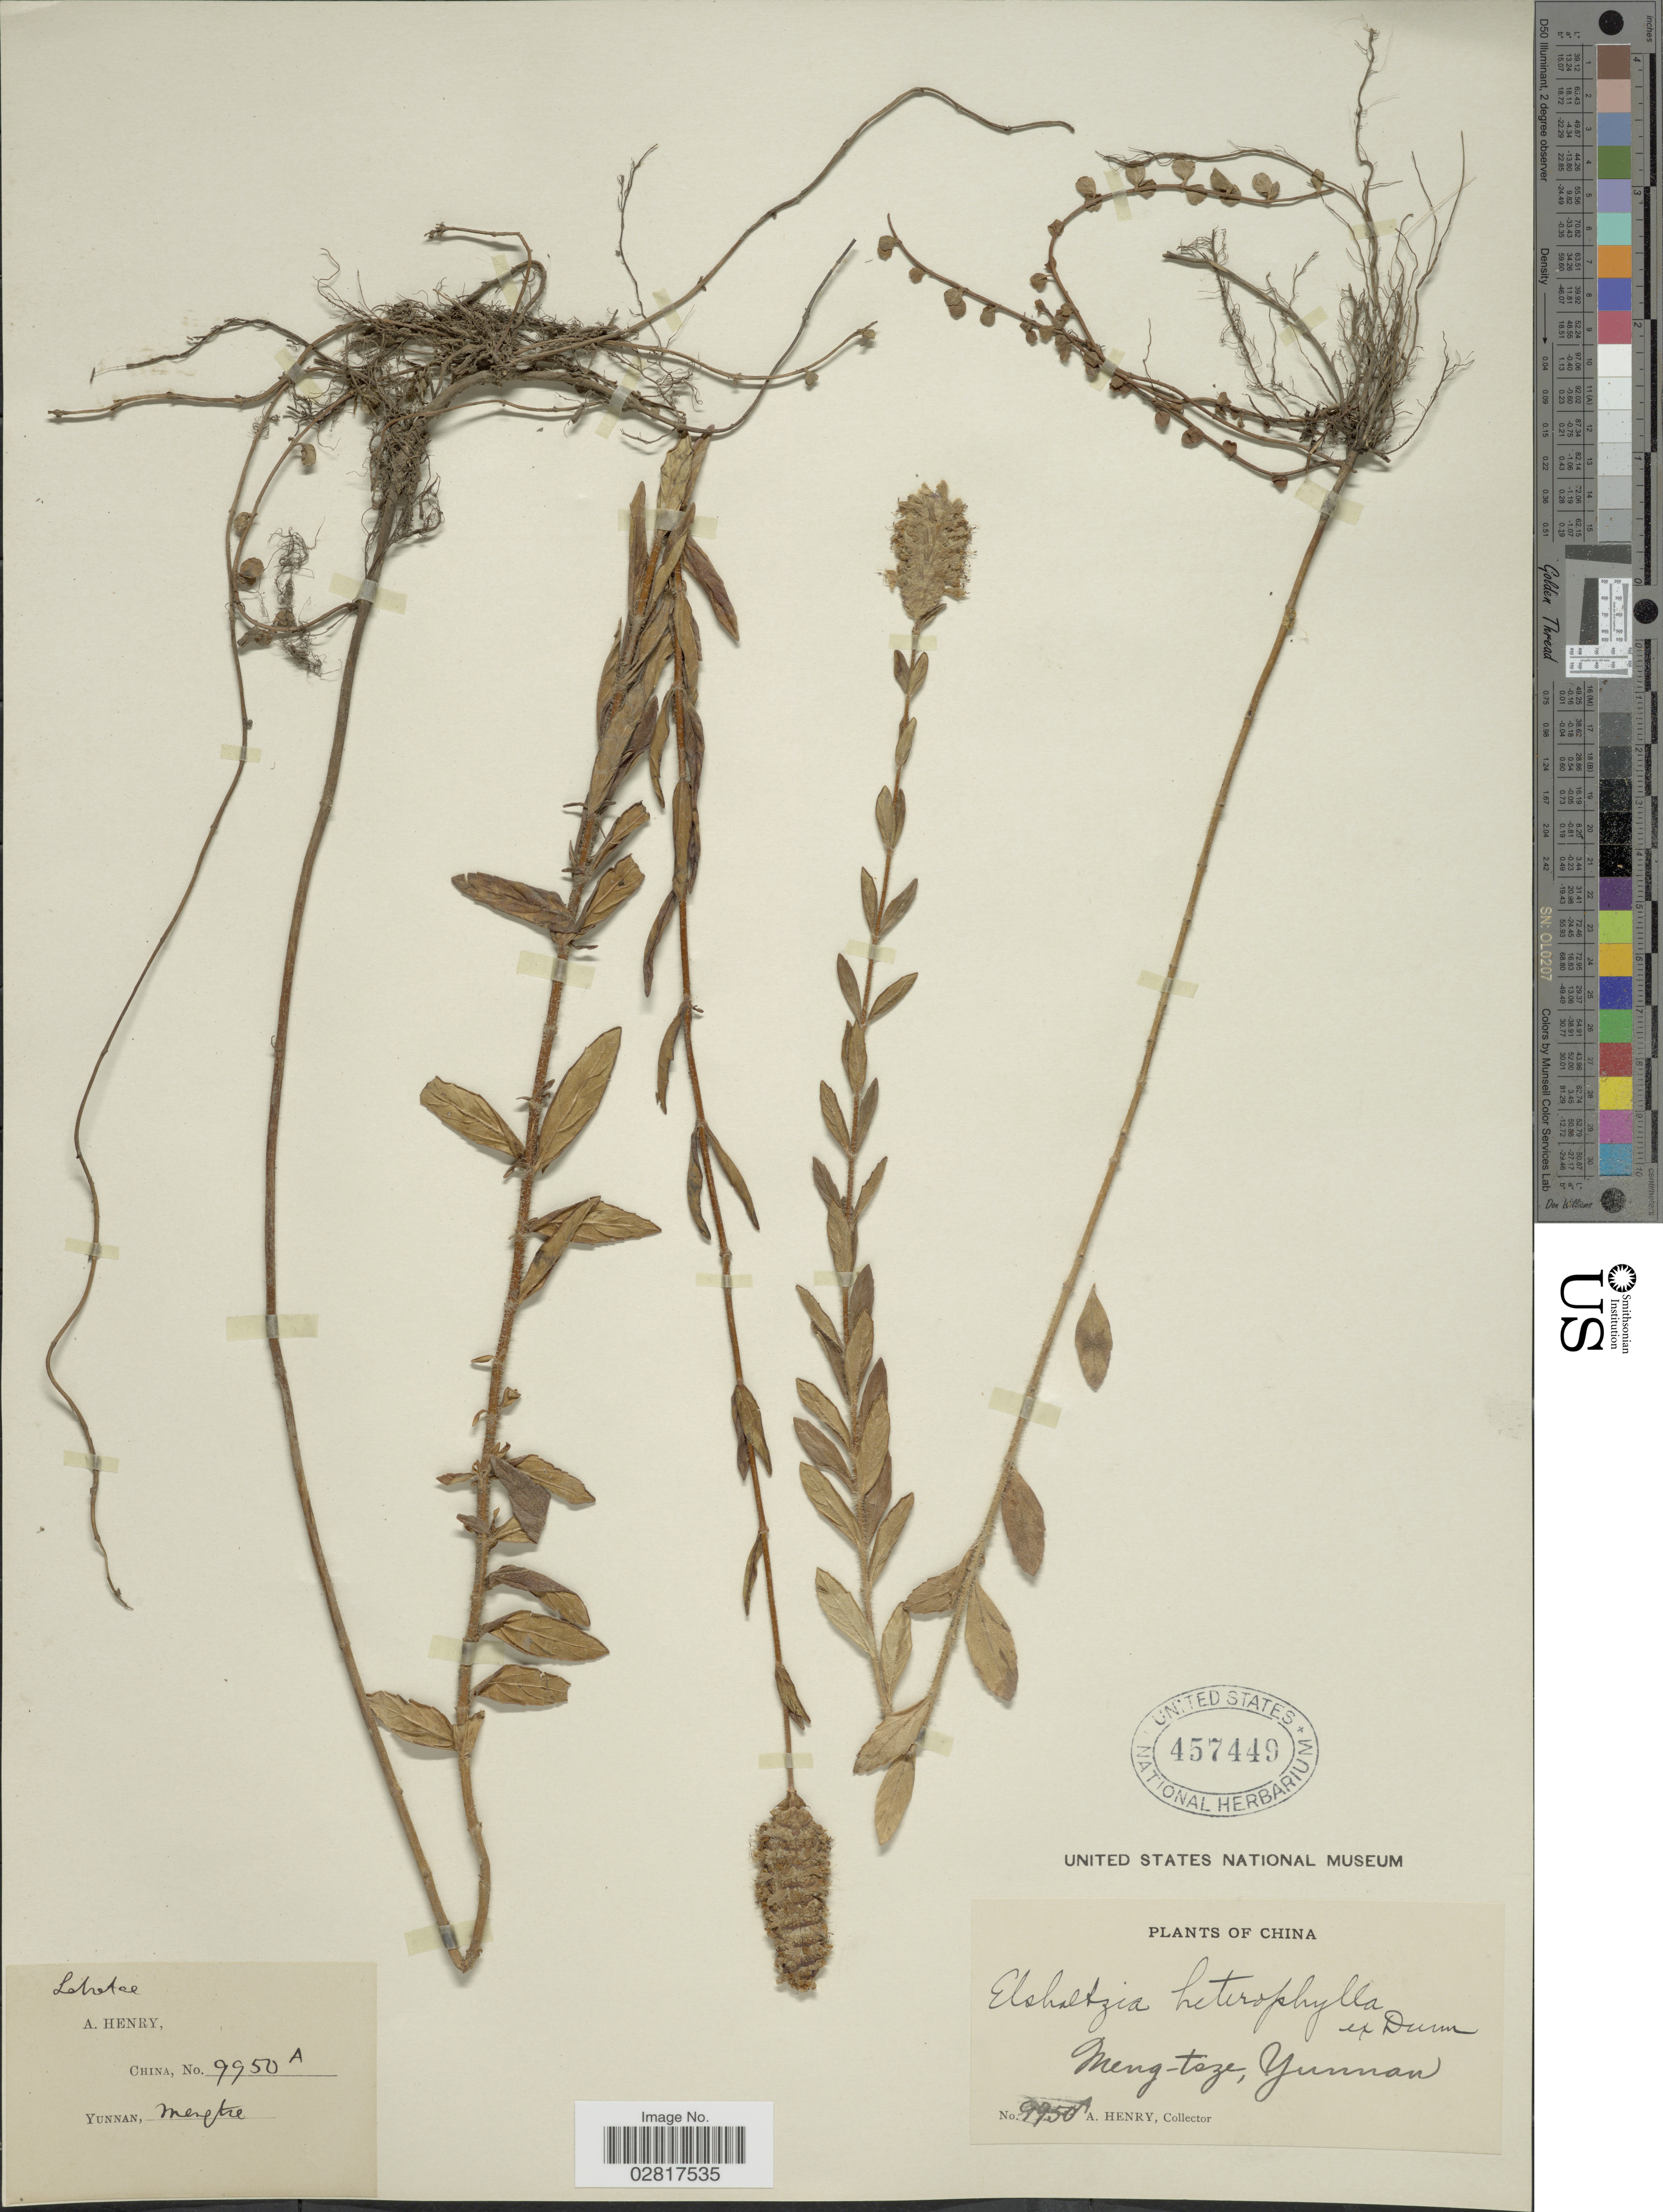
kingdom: Plantae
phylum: Tracheophyta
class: Magnoliopsida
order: Lamiales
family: Lamiaceae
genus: Elsholtzia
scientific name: Elsholtzia heterophylla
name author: Diels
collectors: A. Henry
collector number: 9950 A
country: China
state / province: Yunnan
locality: Meng-tsze.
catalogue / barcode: US 457449